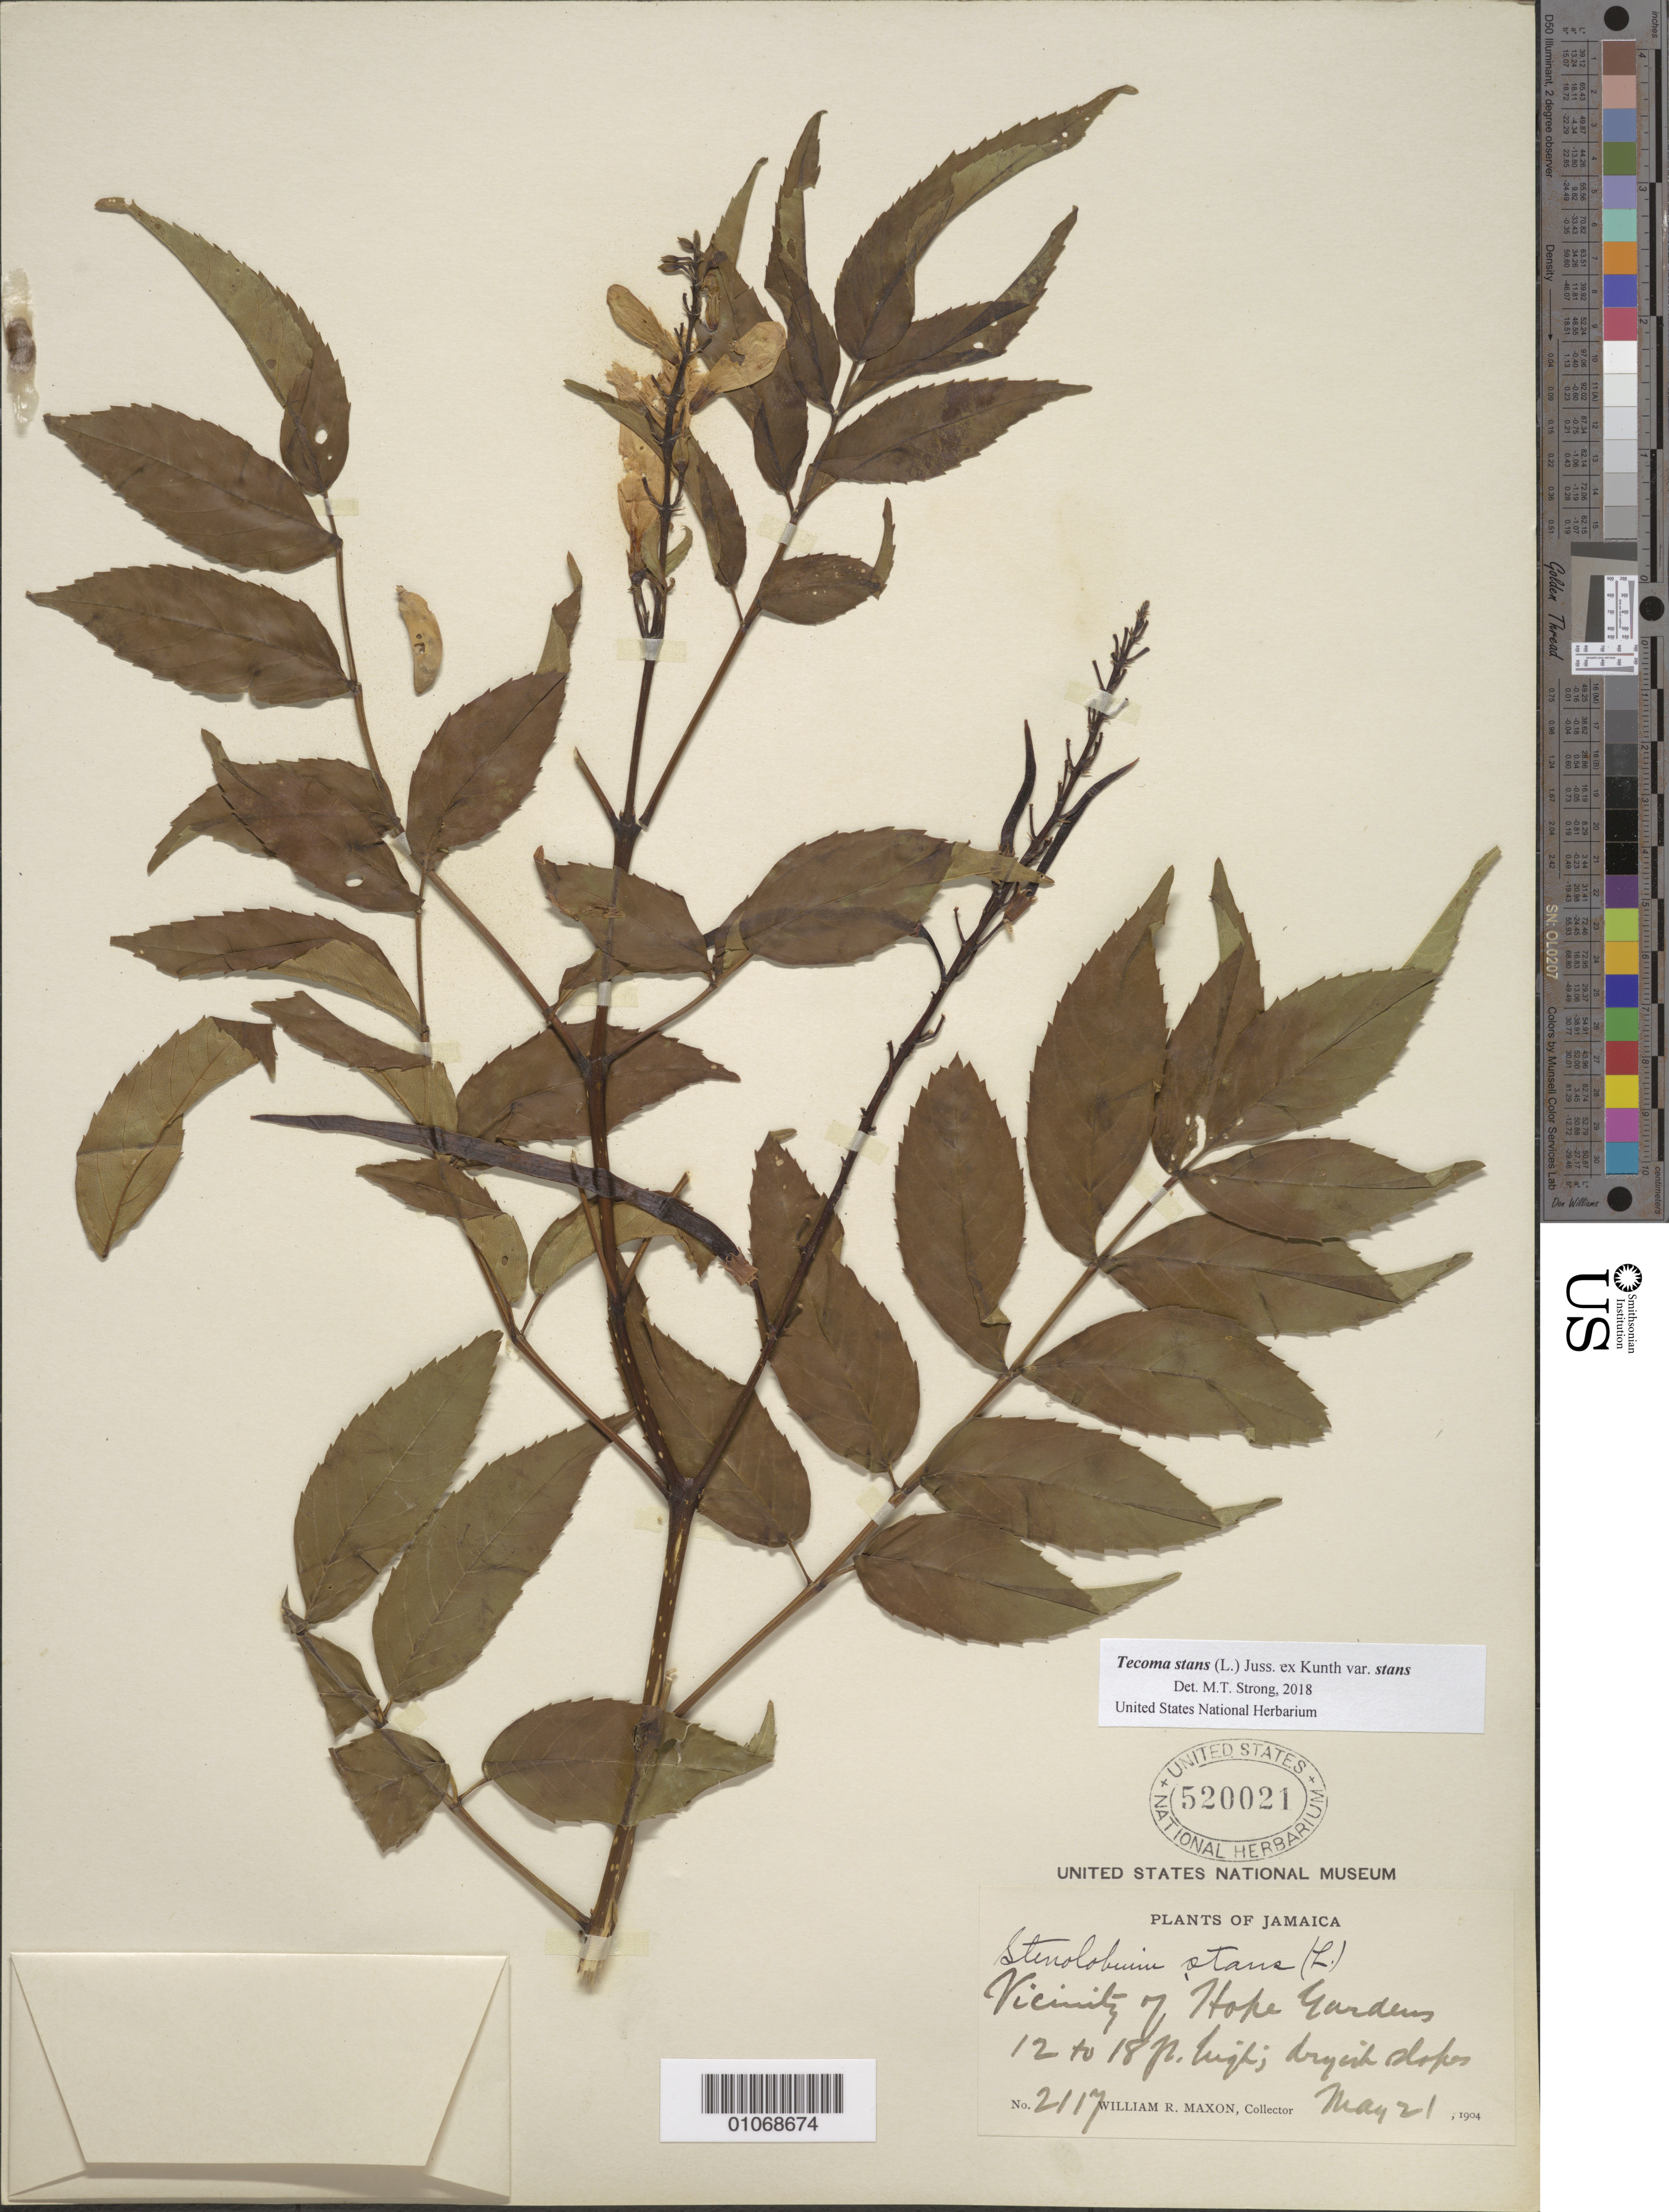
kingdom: Plantae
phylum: Tracheophyta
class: Magnoliopsida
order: Lamiales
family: Bignoniaceae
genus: Tecoma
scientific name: Tecoma stans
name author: (L.) Juss. ex Kunth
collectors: W. R. Maxon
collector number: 2117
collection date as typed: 21 May 1904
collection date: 1904-05-21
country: Jamaica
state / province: Kingston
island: Jamaica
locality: Vicinity of Hope Gardens, dryish slopes.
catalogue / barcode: US 520021